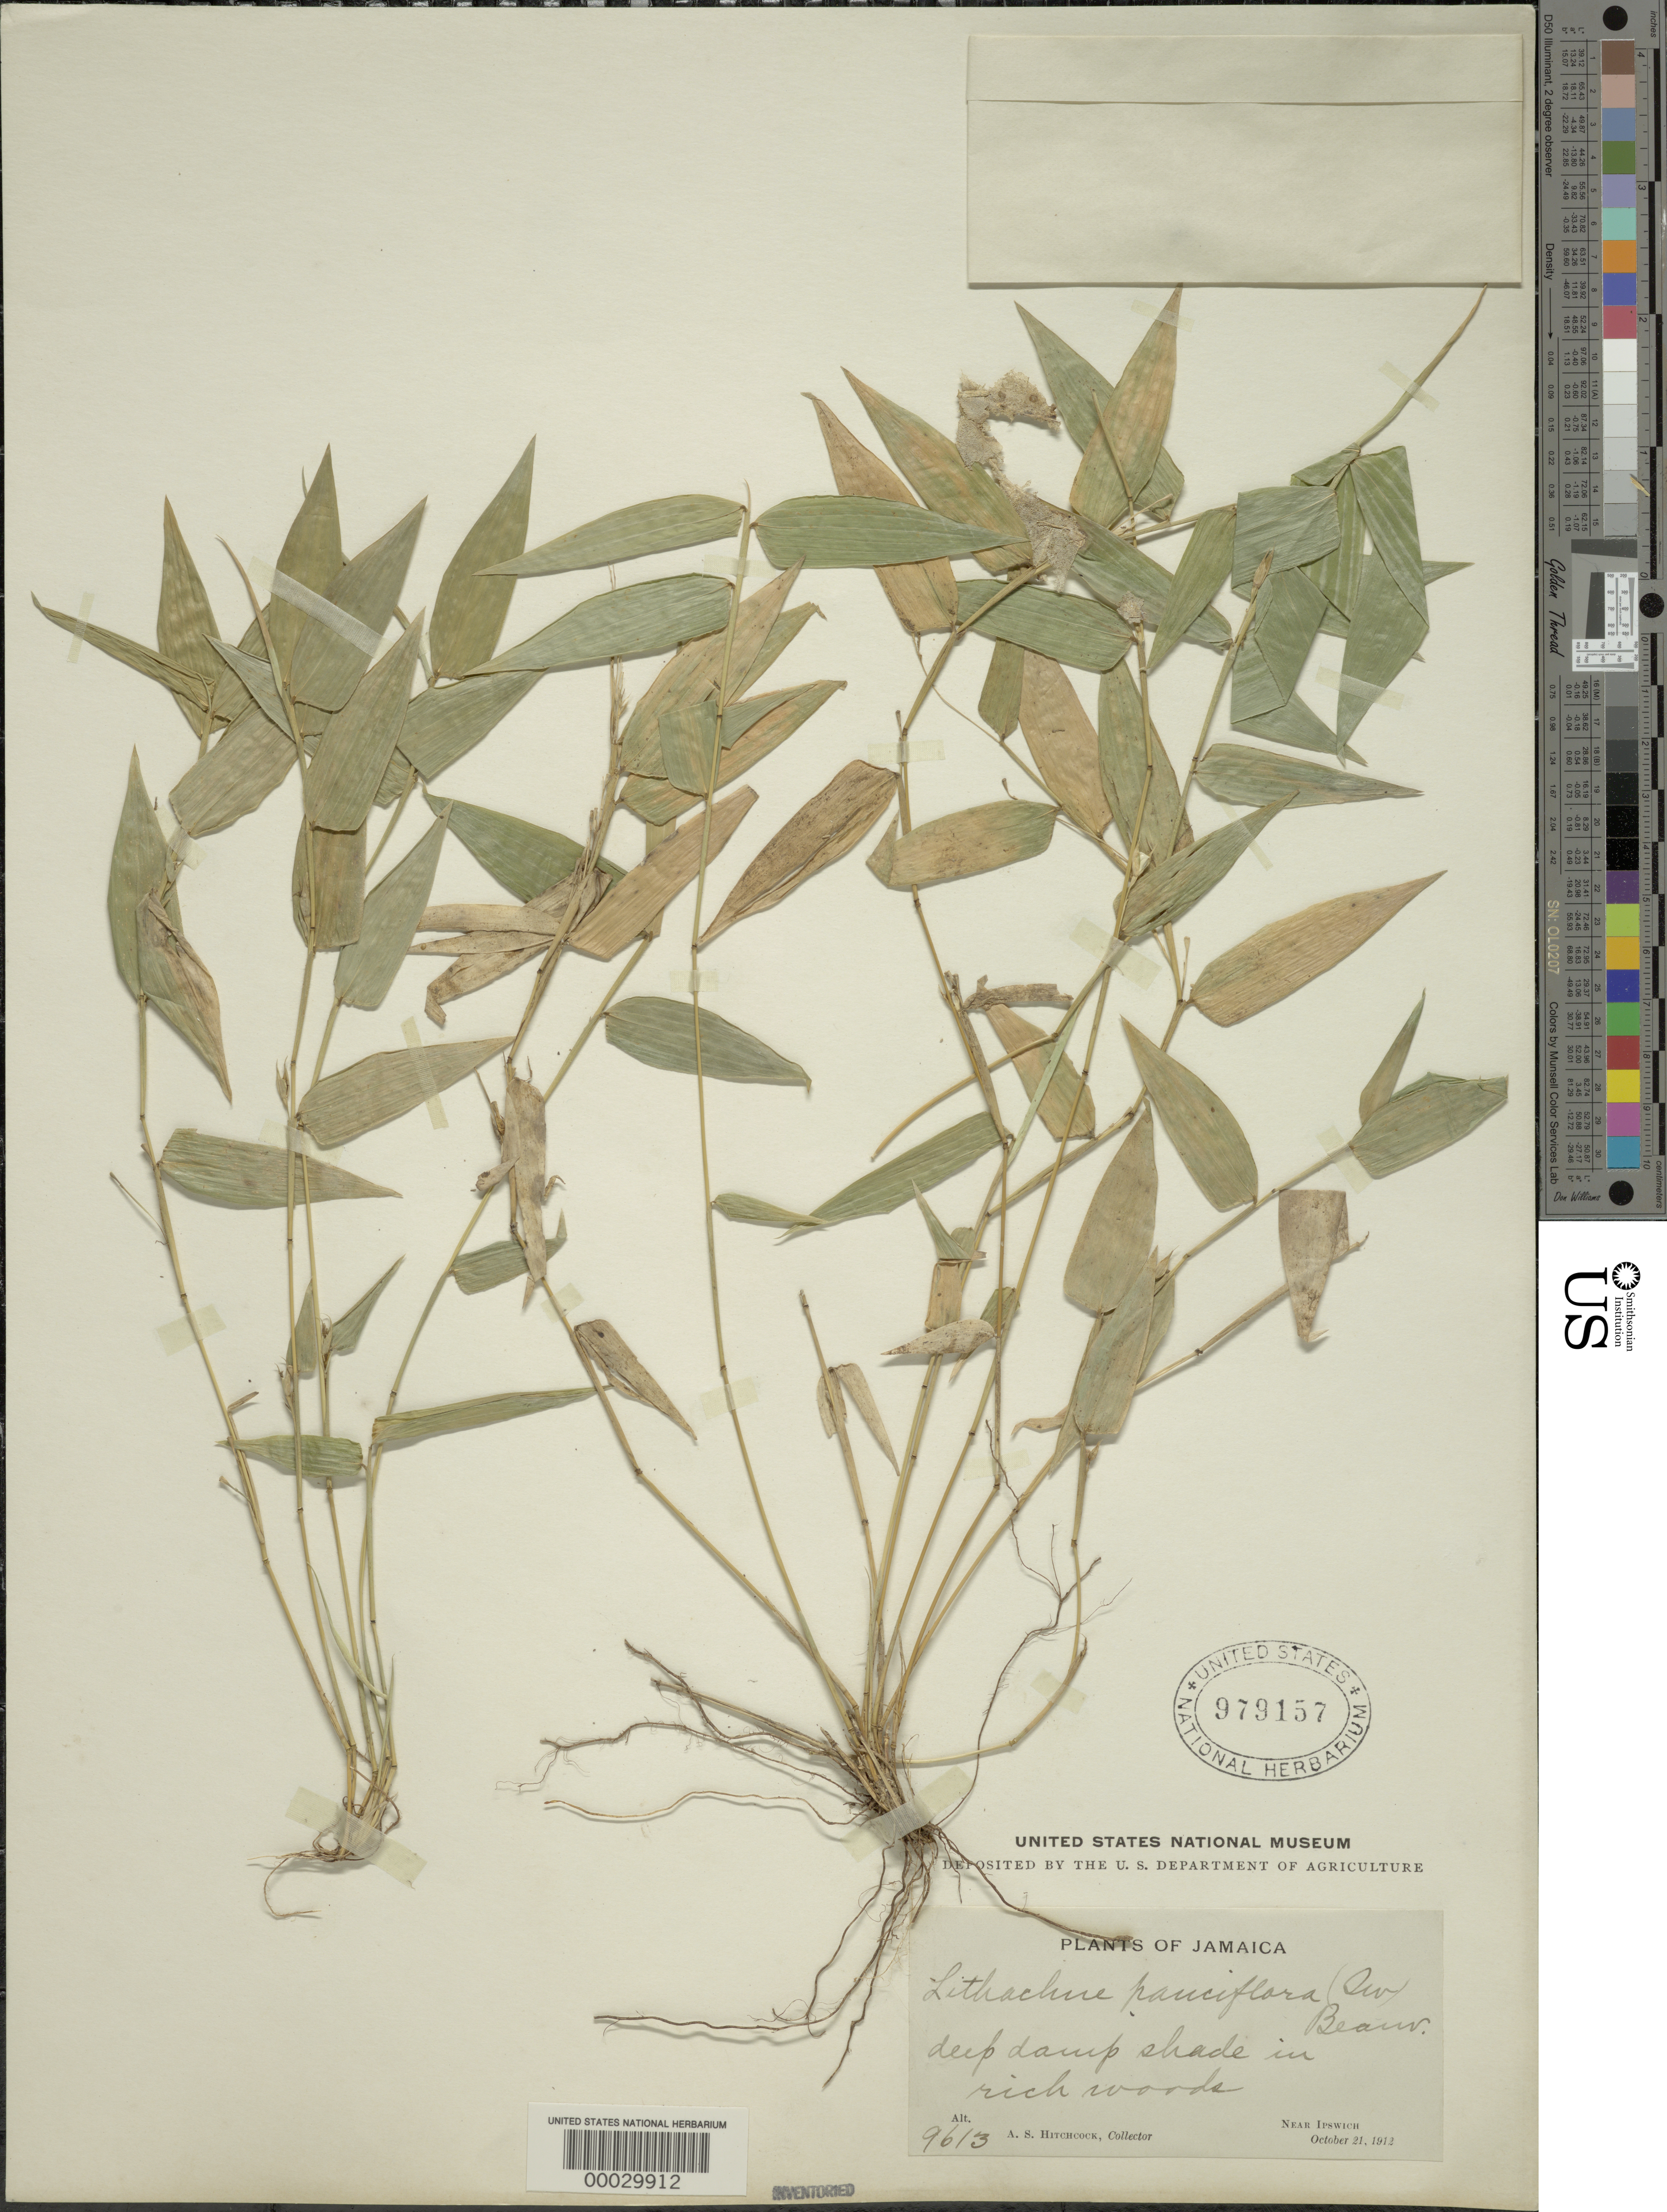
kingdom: Plantae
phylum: Tracheophyta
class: Liliopsida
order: Poales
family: Poaceae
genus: Lithachne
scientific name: Lithachne pauciflora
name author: (Sw.) P. Beauv.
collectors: A. S. Hitchcock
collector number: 9613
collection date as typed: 21 Oct 1912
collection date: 1912-10-21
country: Jamaica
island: Greater Antilles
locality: Ipswich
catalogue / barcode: US 979157